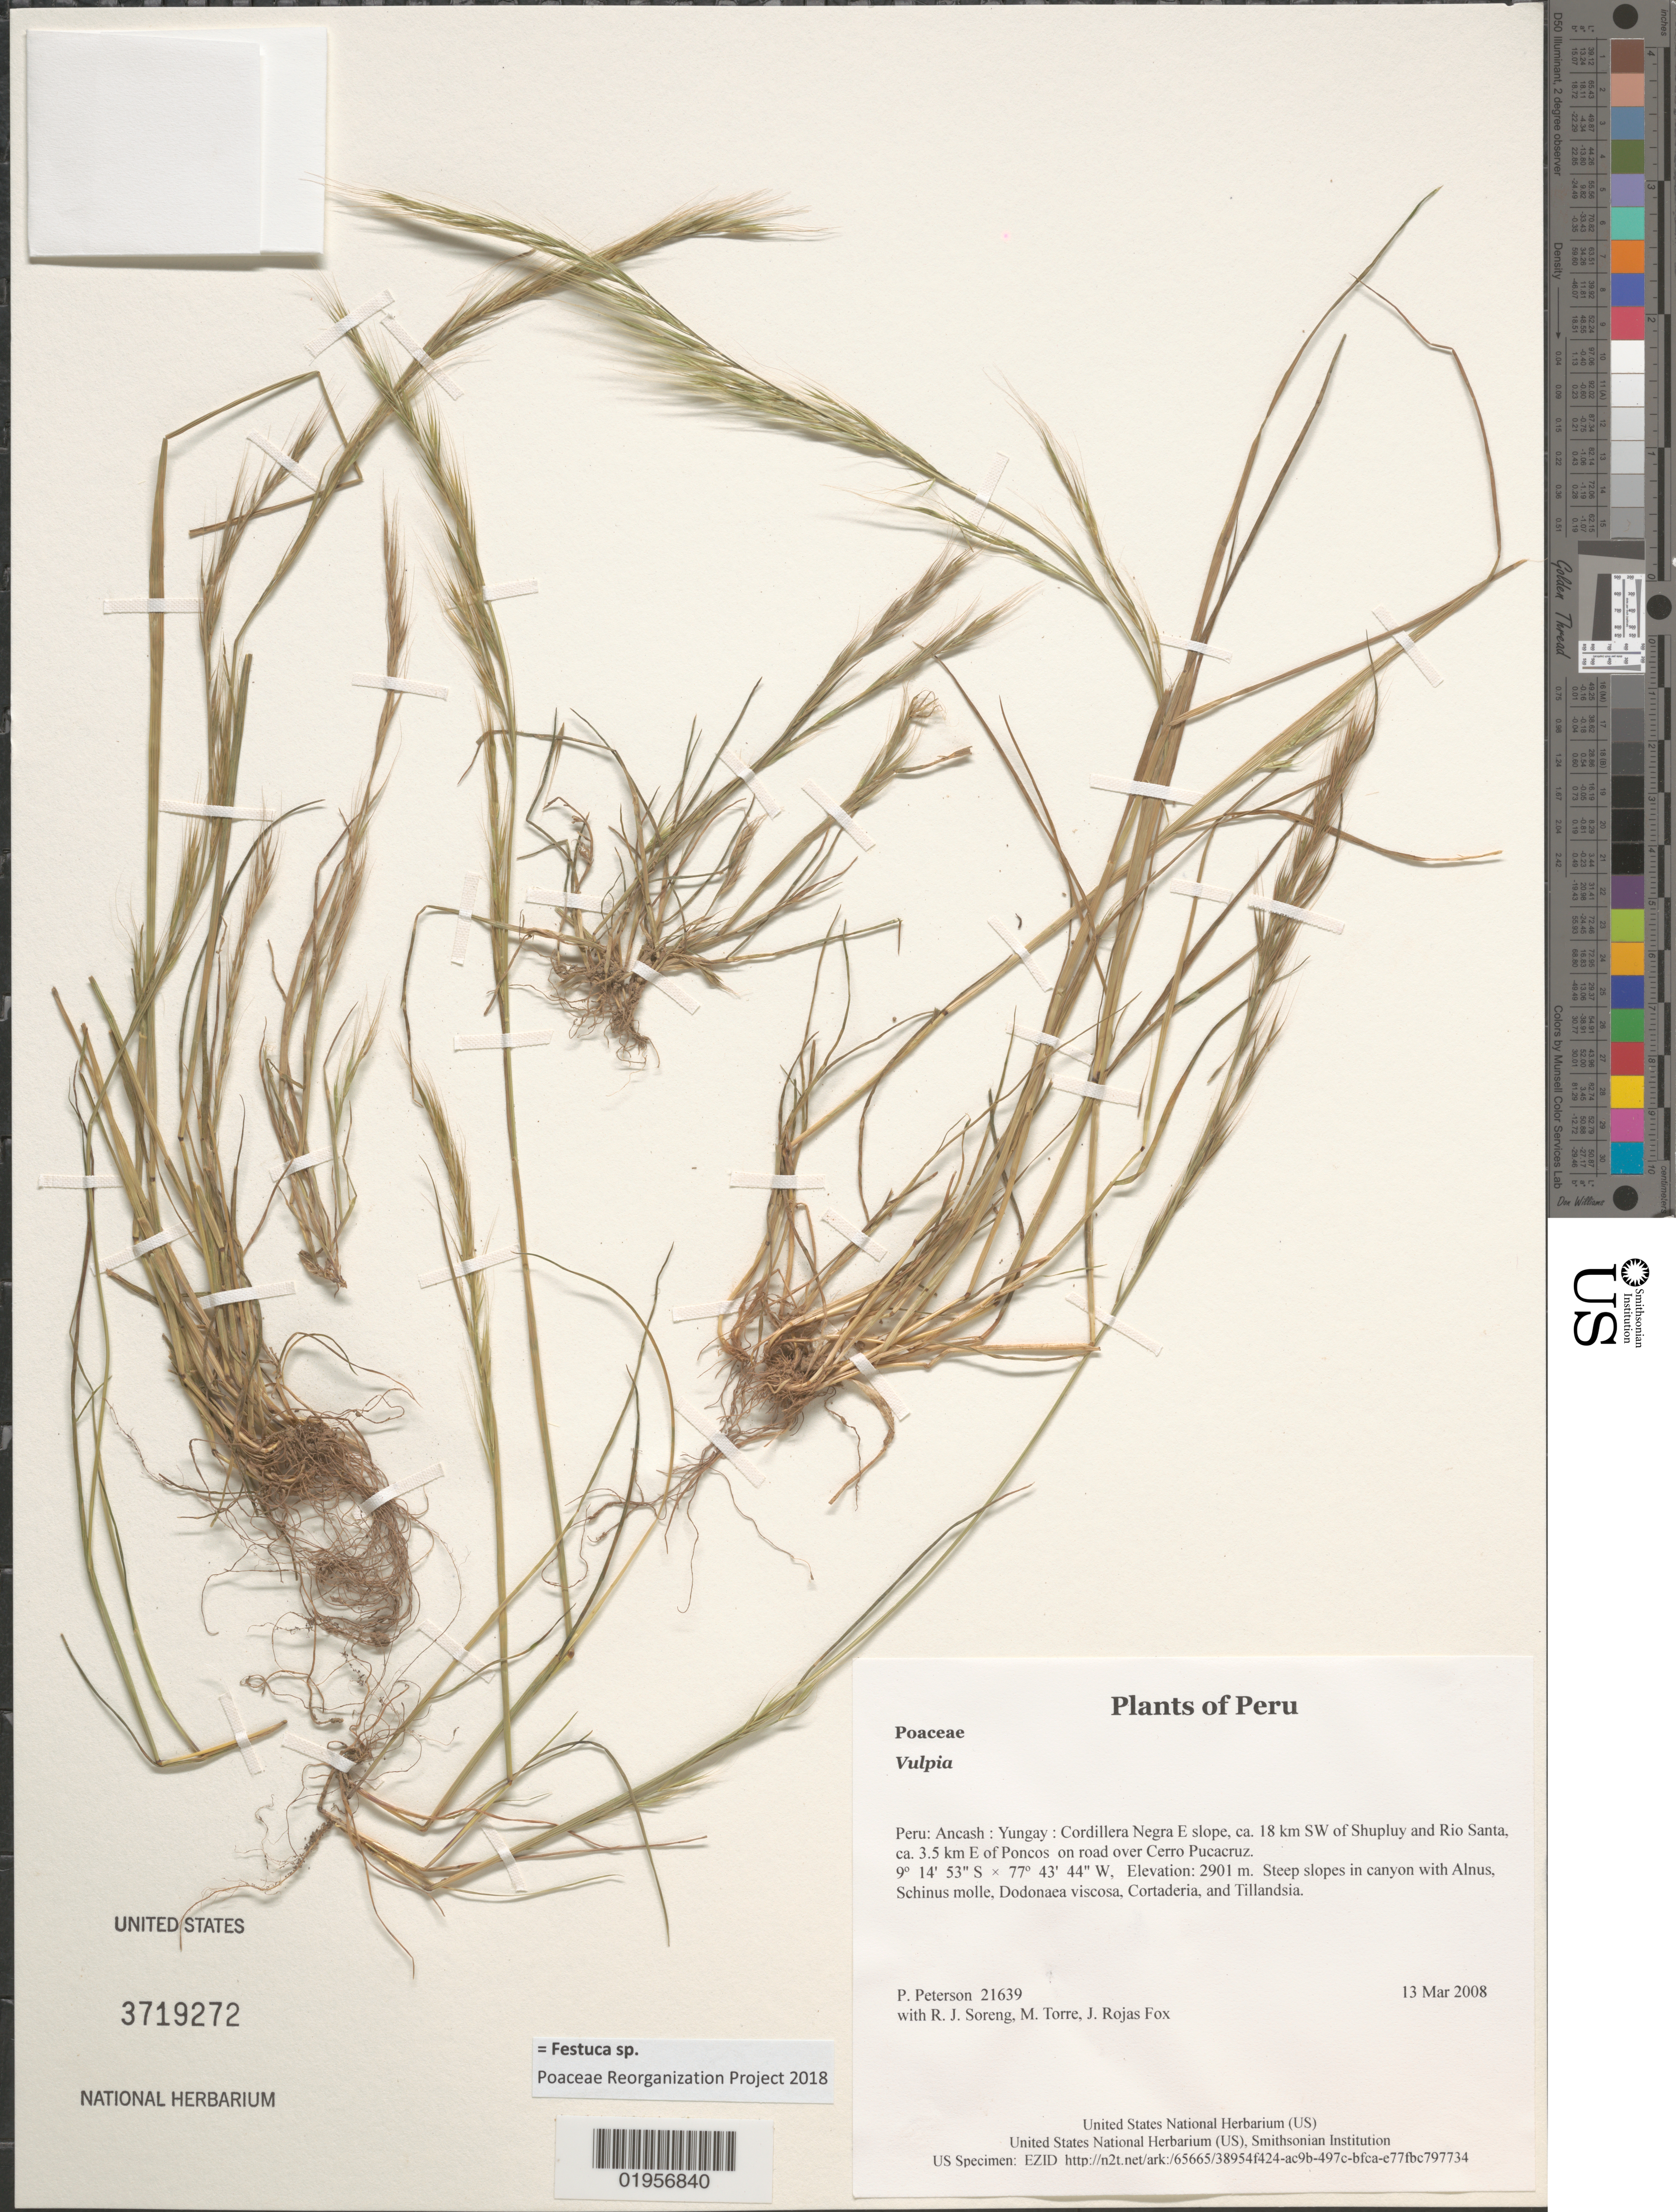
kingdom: Plantae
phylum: Tracheophyta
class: Liliopsida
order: Poales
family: Poaceae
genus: Vulpia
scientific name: Vulpia sp.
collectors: P. M. Peterson, R. J. Soreng, M. Torre & J. Rojas Fox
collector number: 21639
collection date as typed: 13 Mar 2008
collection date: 2008-03-13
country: Peru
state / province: Ancash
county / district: Yungay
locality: Cordillera Negra E slope, ca. 18 km SW of Shupluy and Rio Santa, ca. 3.5 km E of Poncos on road over Cerro Pucacruz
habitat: Steep slopes in canyon with Alnus, Schinus molle, Dodonaea viscosa, Cortaderia, and Tillandsia.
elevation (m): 2901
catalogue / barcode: US 3719272